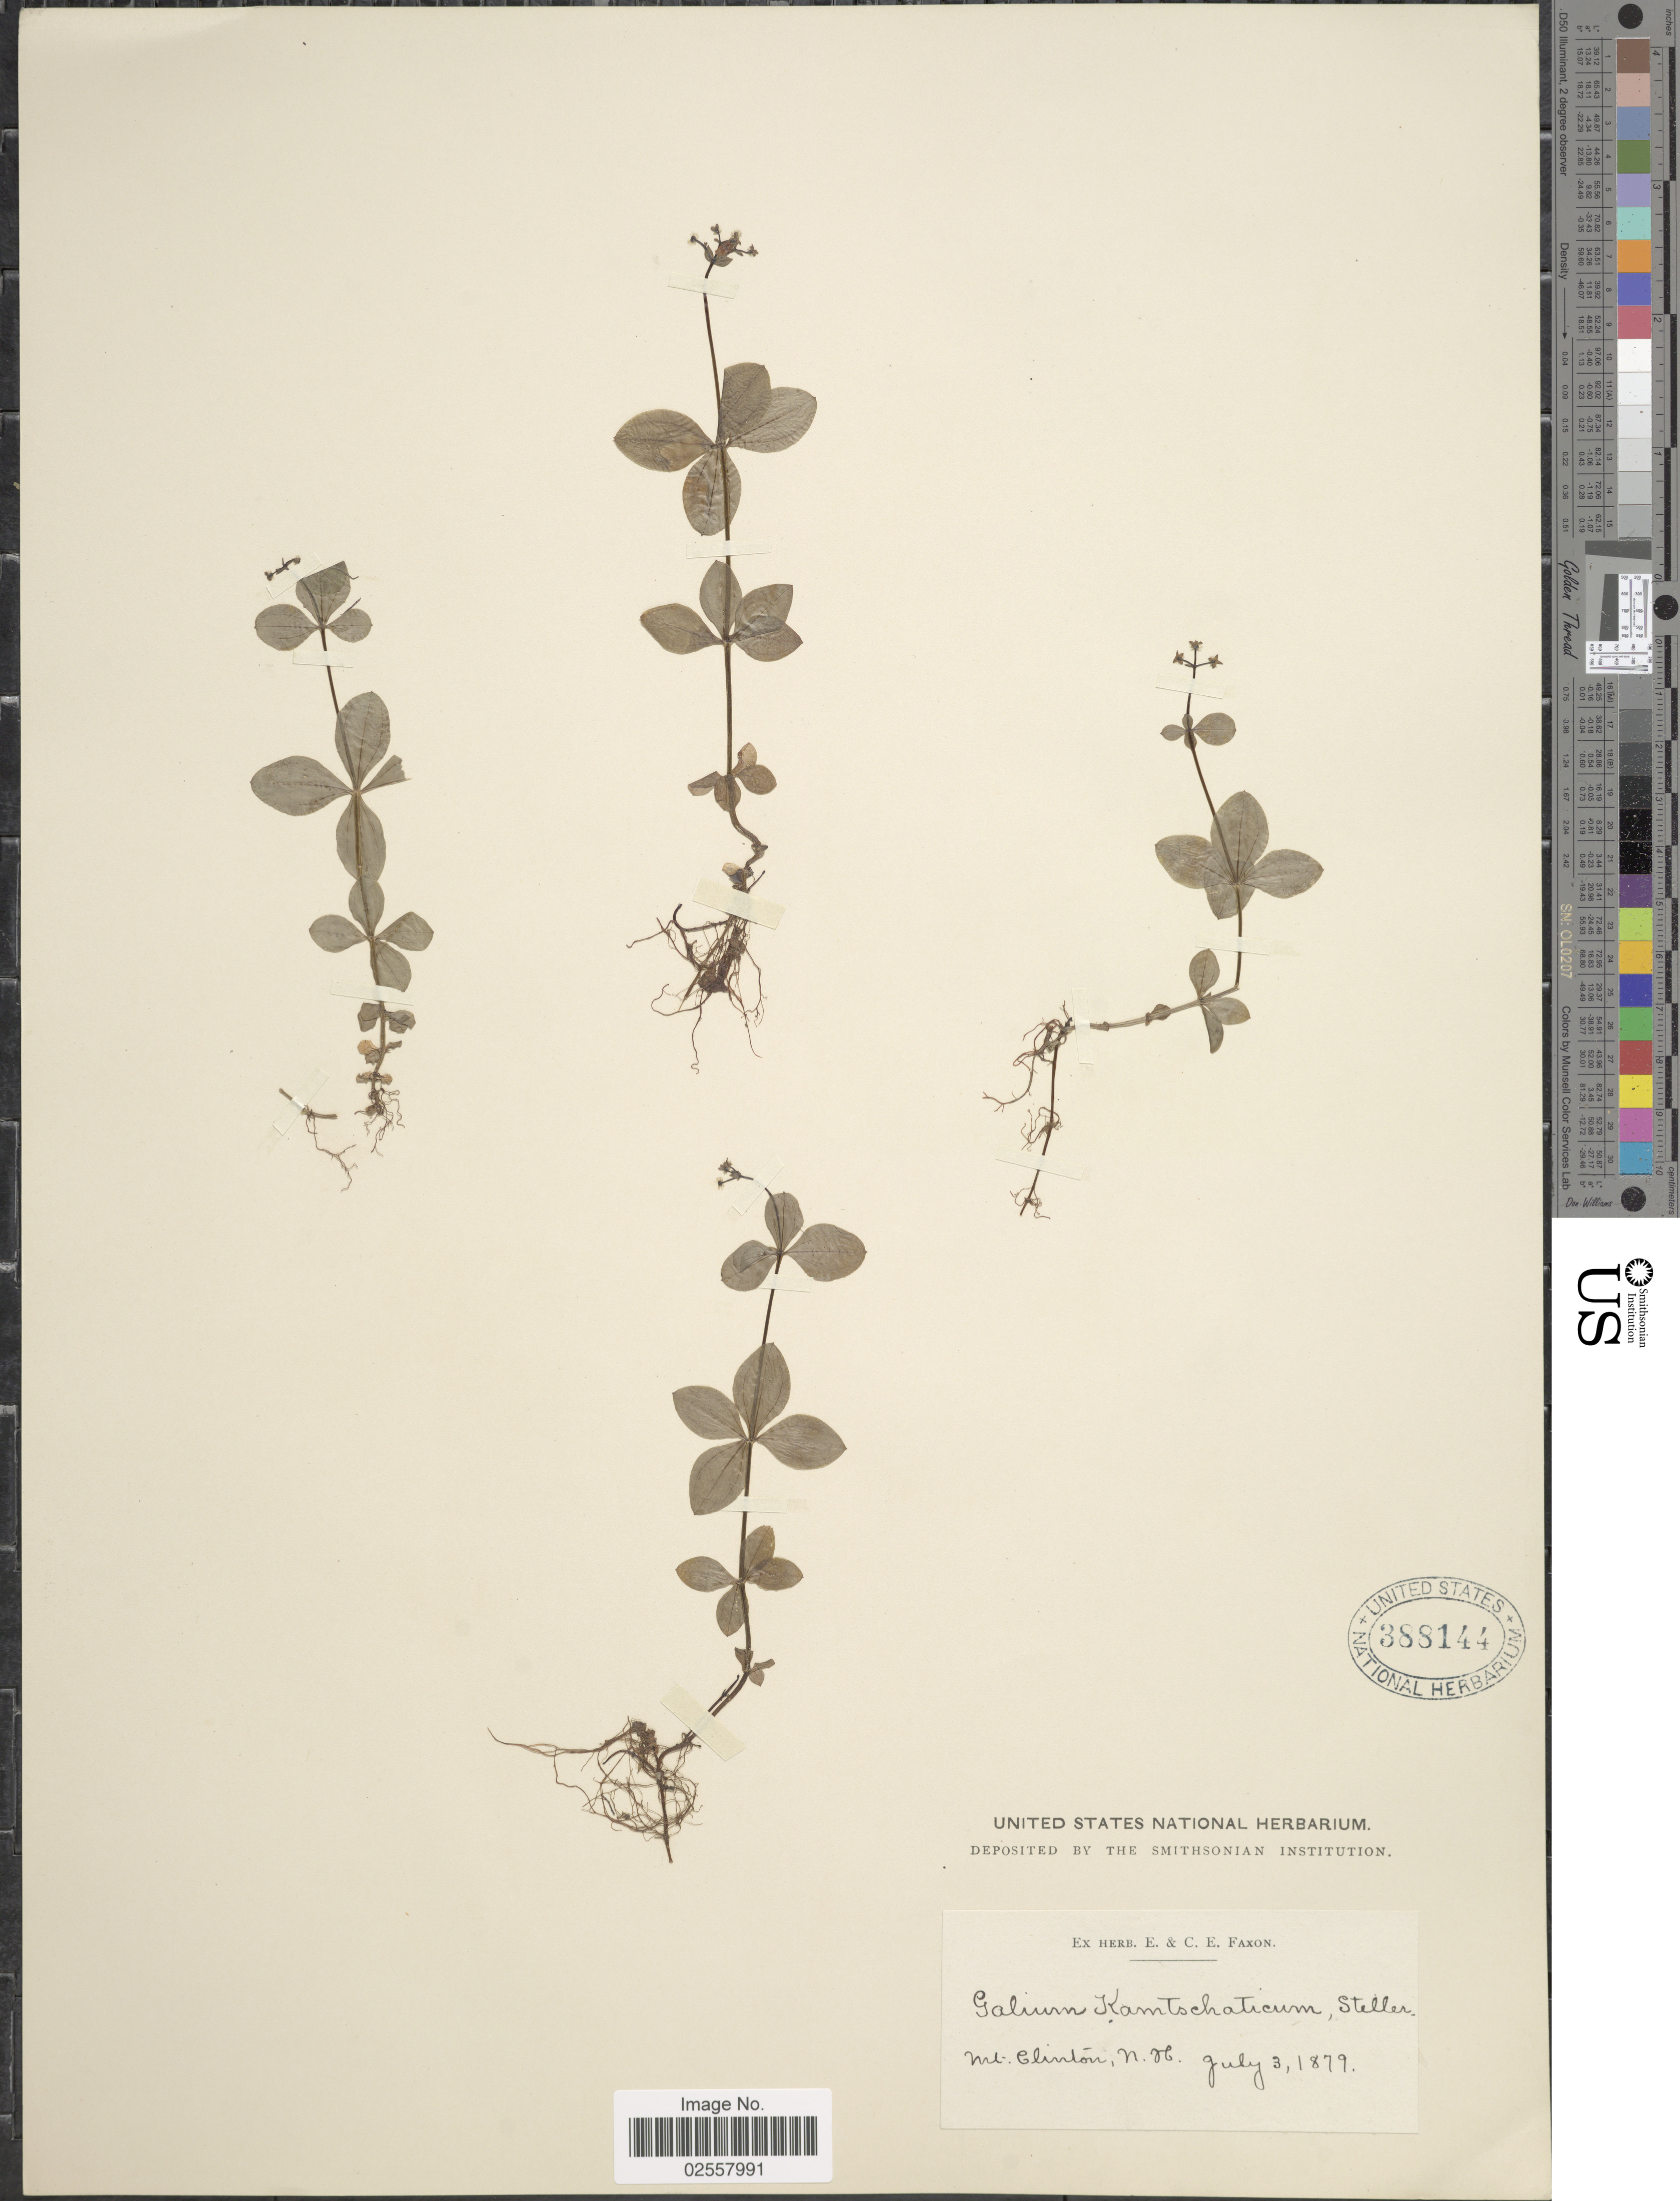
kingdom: Plantae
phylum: Tracheophyta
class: Magnoliopsida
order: Gentianales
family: Rubiaceae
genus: Galium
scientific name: Galium kamtschaticum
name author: Steller ex Schult. & Schult. f.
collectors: ex herb. E. & C.E. Faxon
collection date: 1879-07-03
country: United States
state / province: New Hampshire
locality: Mt. Clinton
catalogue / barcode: US 388144